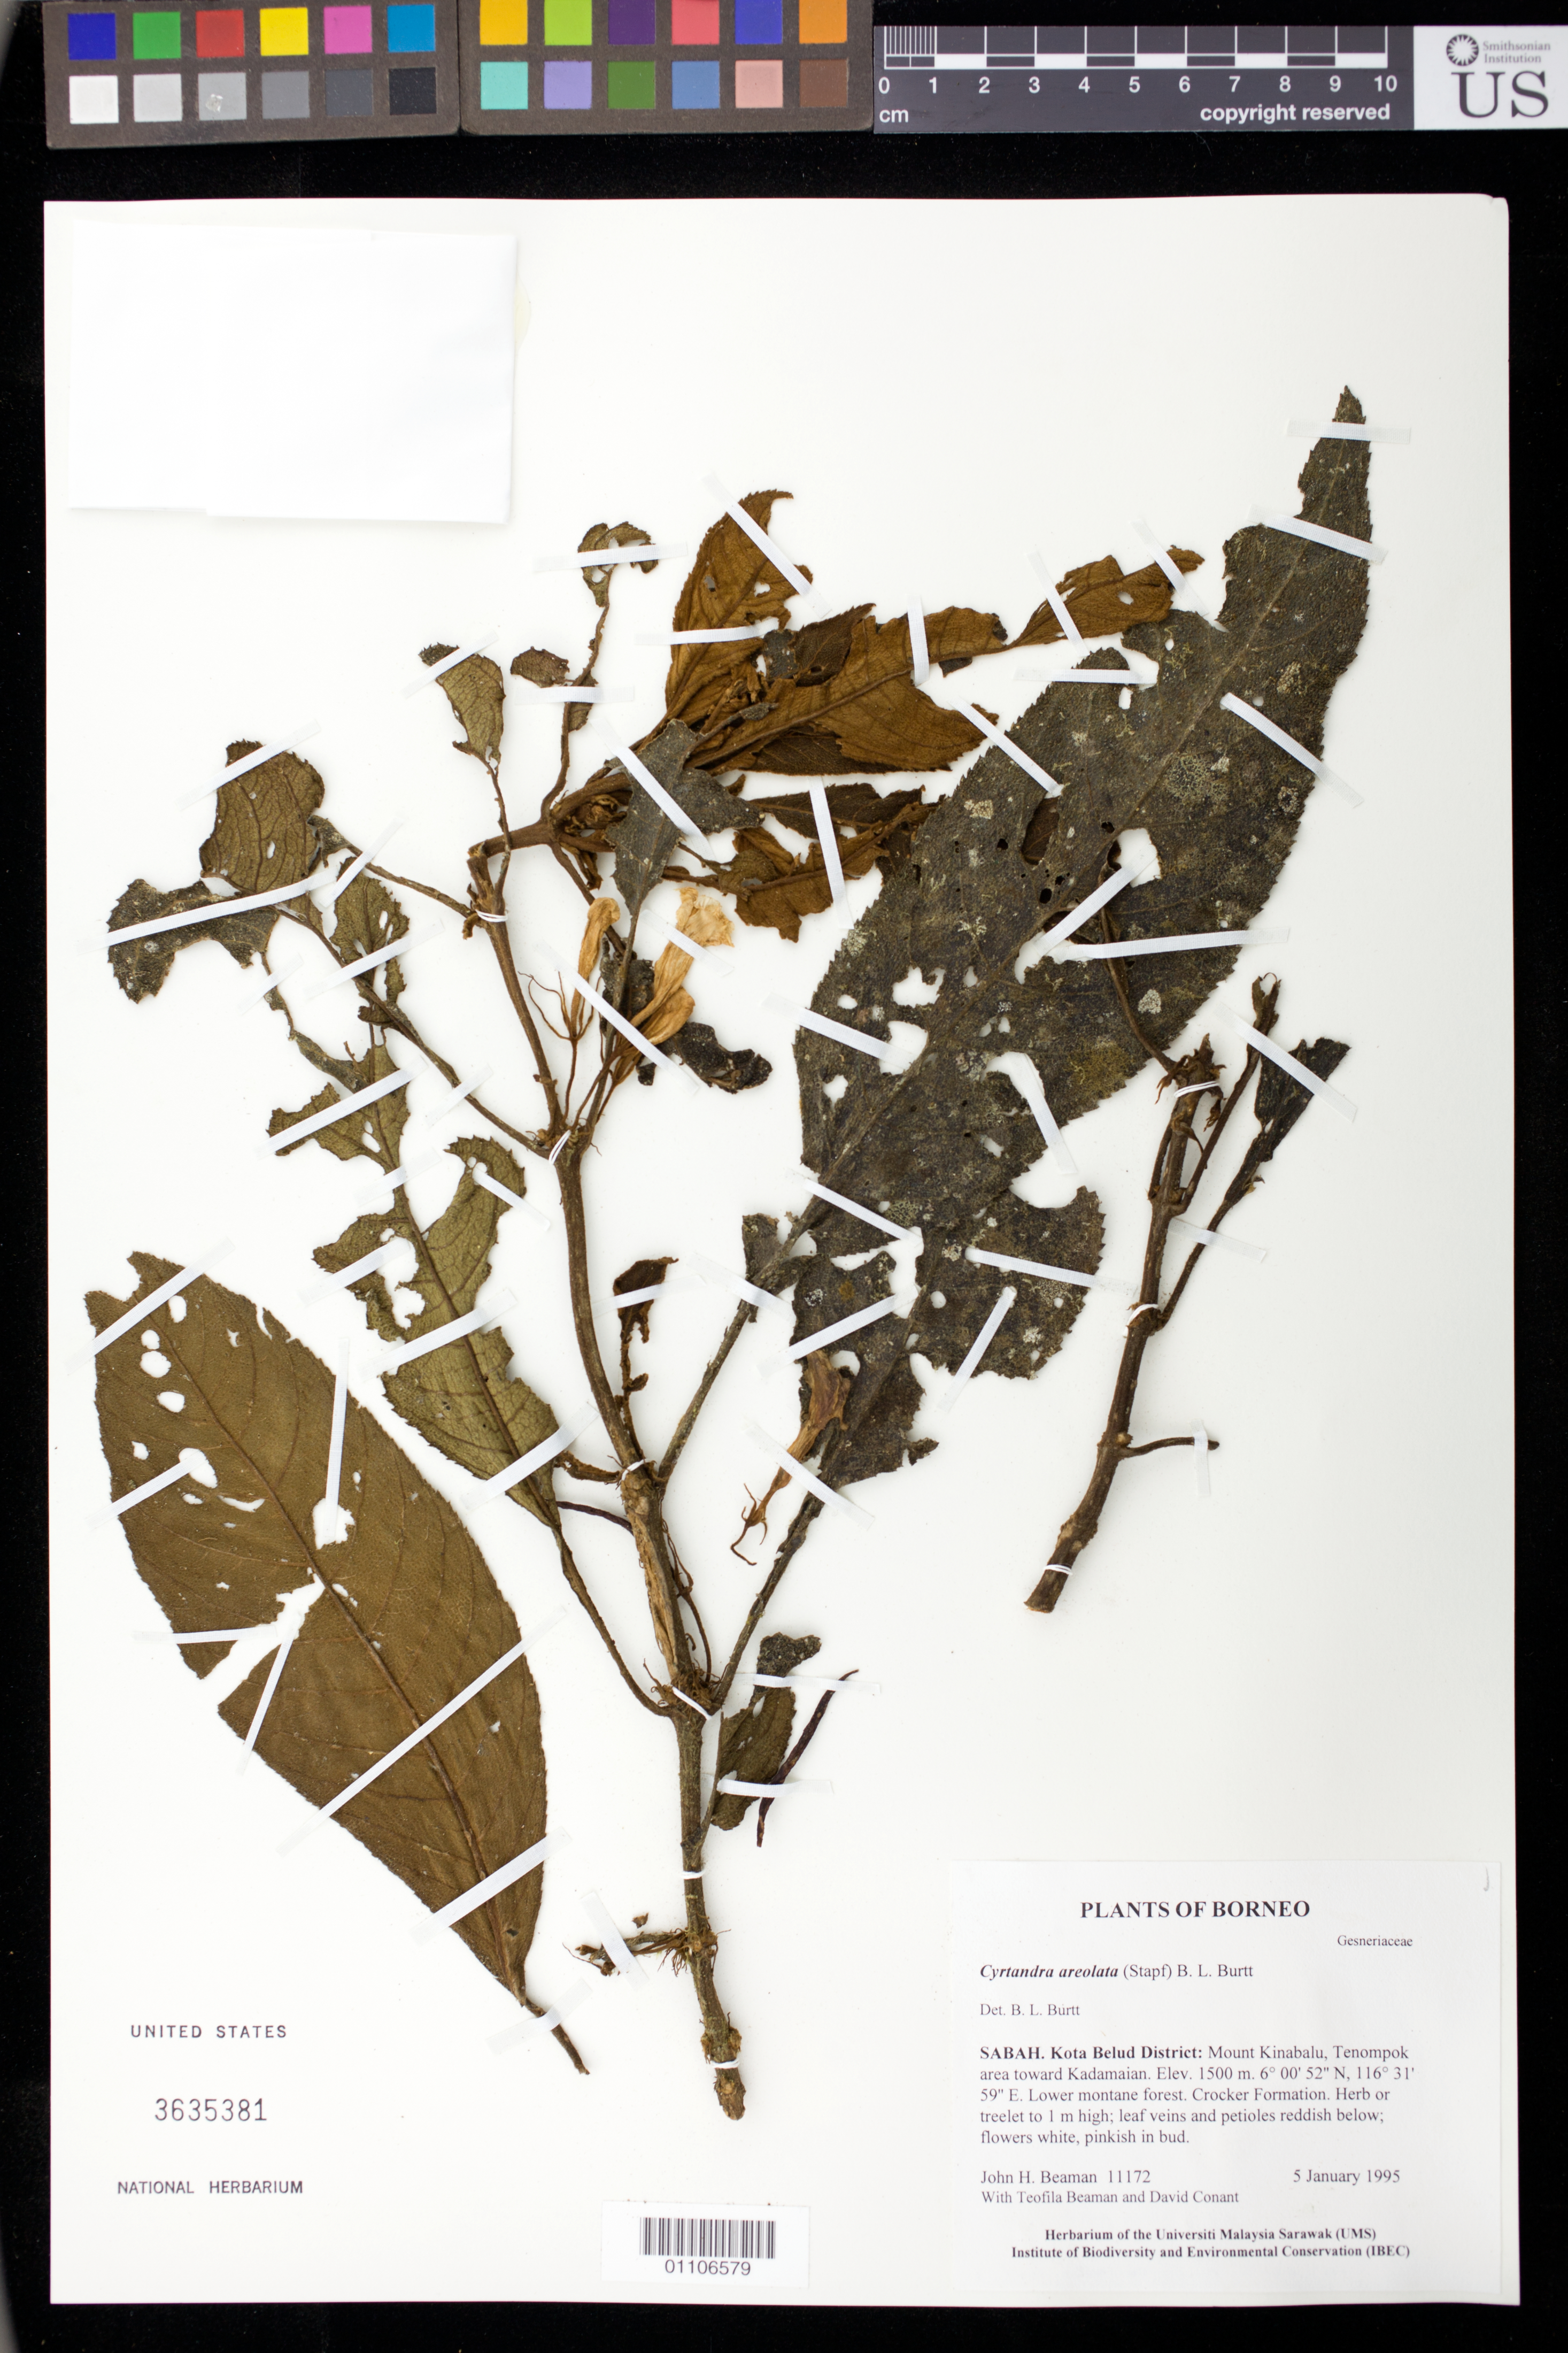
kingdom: Plantae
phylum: Tracheophyta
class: Magnoliopsida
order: Lamiales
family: Gesneriaceae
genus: Cyrtandra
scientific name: Cyrtandra areolata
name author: (Stapf) B.L. Burtt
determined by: Burtt, B. L.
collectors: J. H. Beaman, T. E. Beaman & D. Conant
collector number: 11172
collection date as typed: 05 Jan 1995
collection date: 1995-01-05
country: Malaysia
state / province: Sabah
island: Borneo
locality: Kota Belud District: Mount Kinabalu, Tenompok area toward Kadamaian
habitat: Lower montane forest, Crocker Formation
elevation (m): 1500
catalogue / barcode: US 3635381